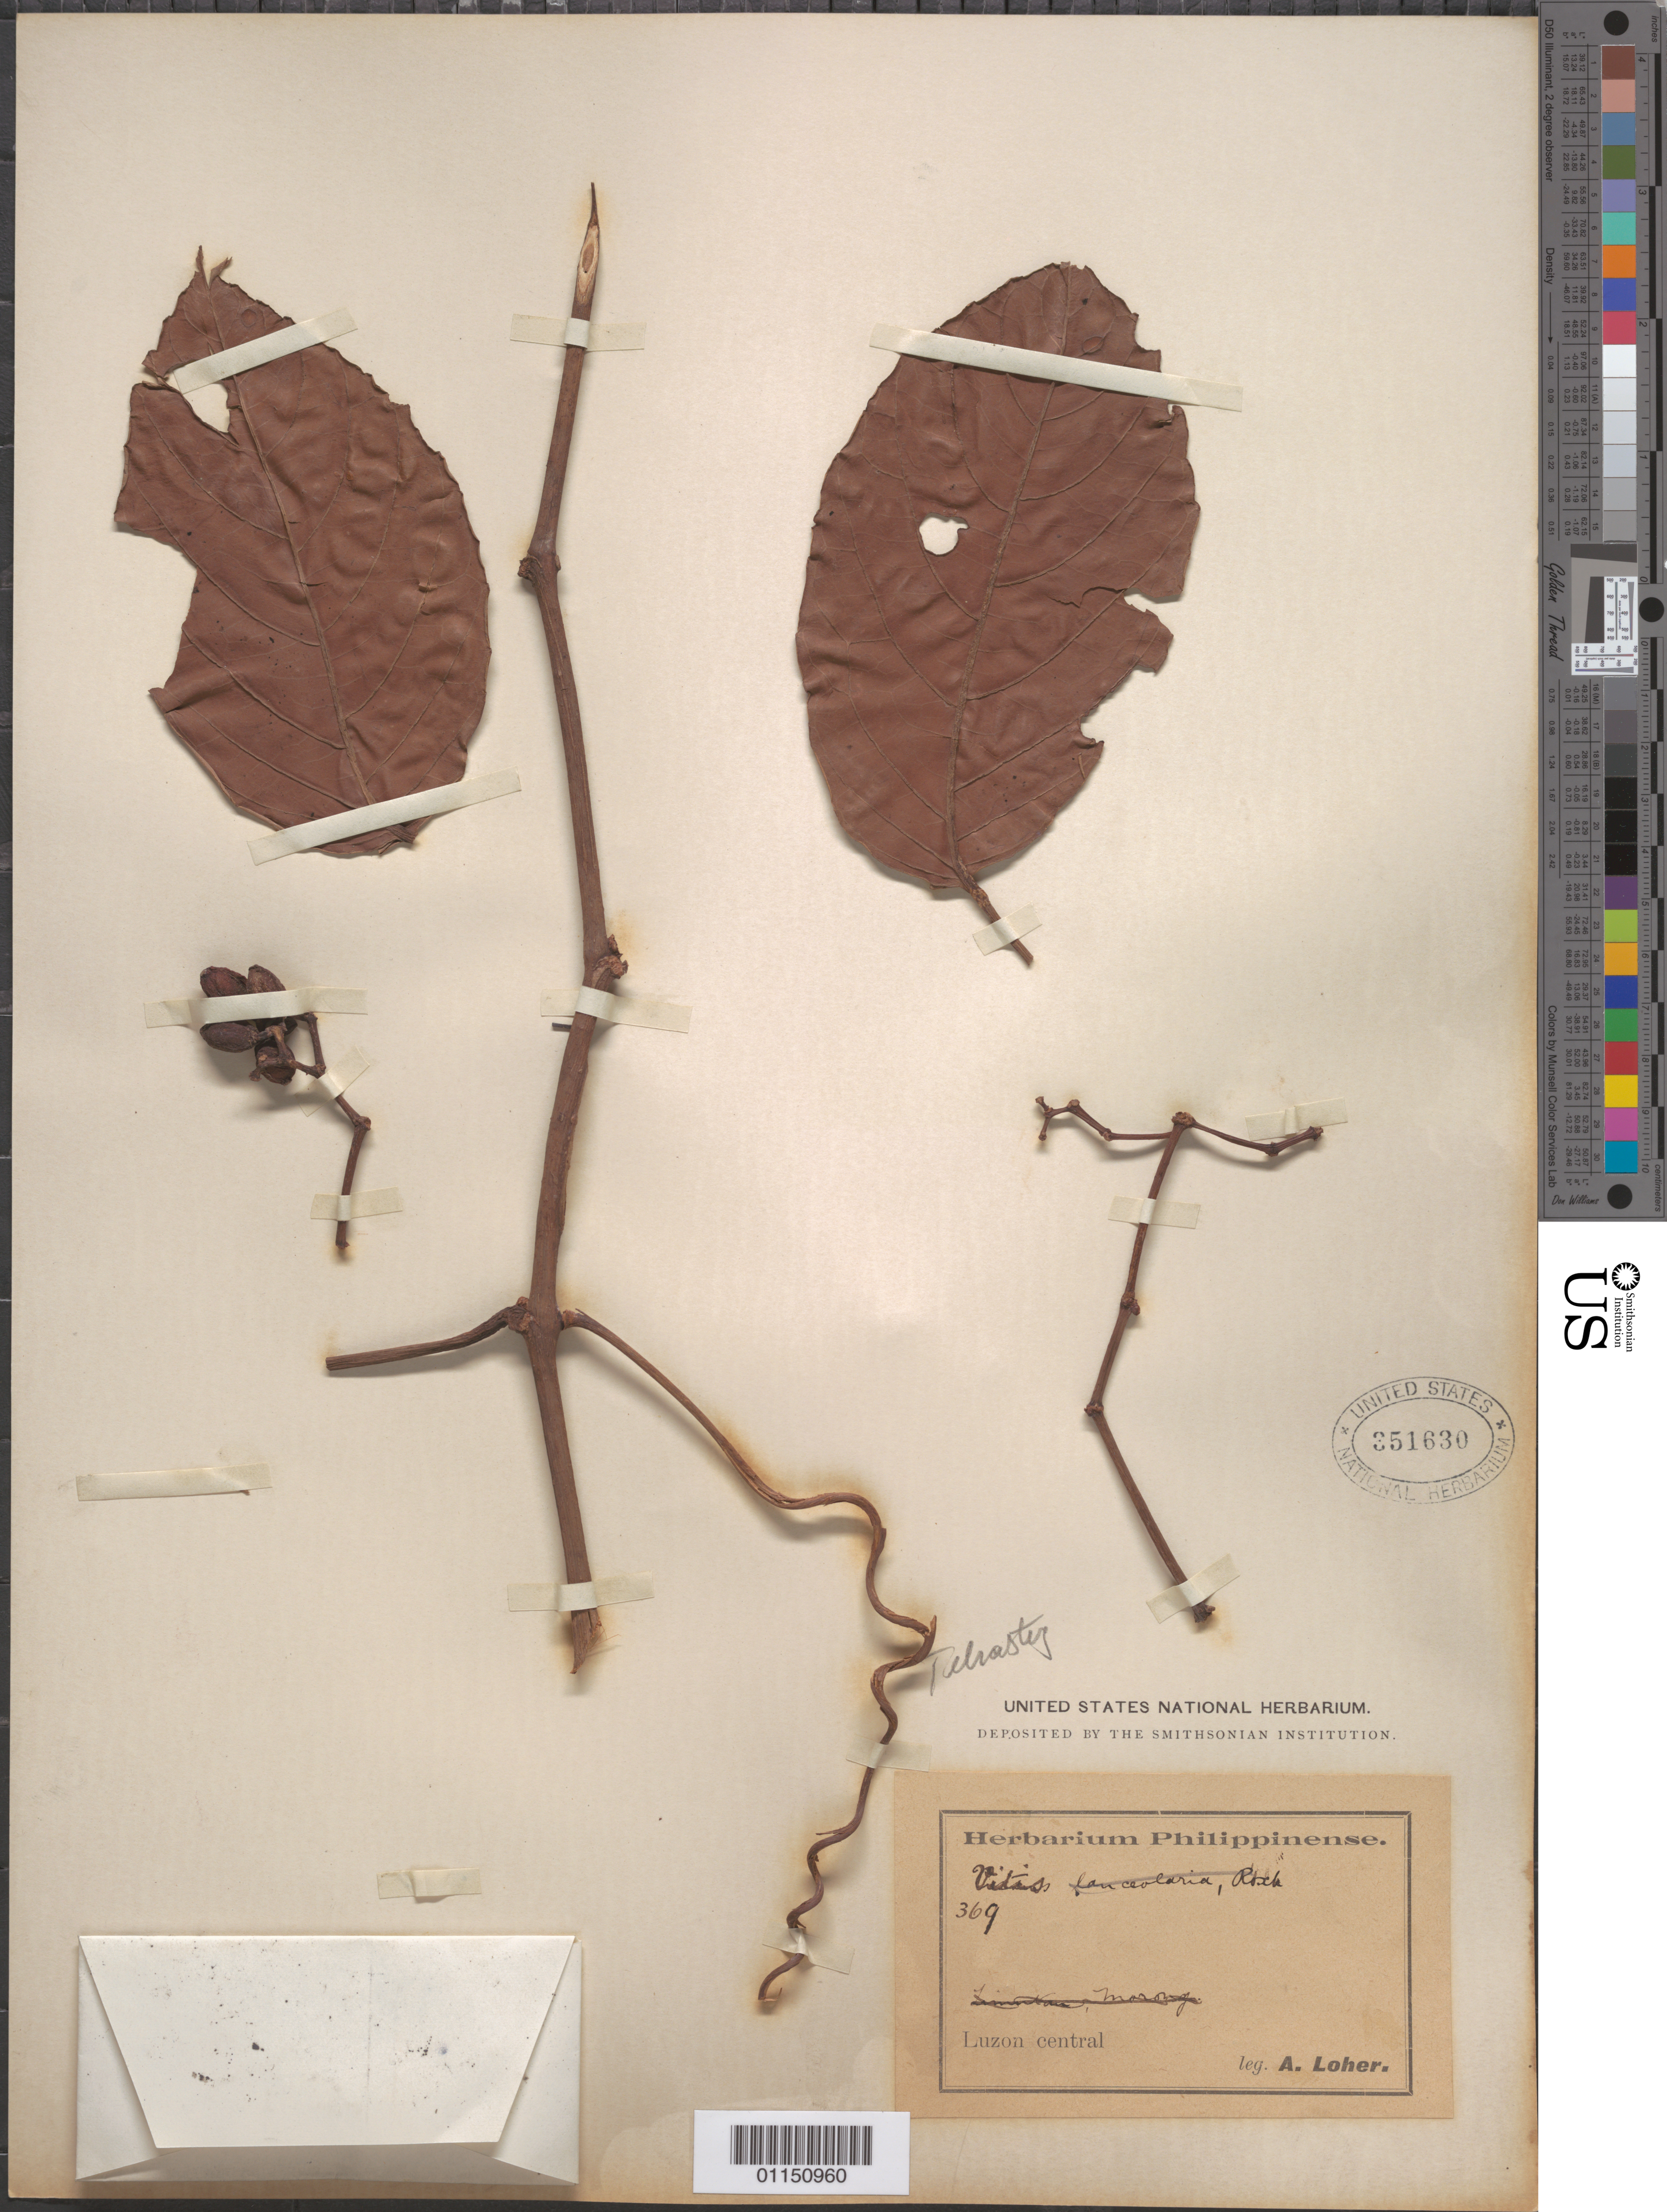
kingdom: Plantae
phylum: Tracheophyta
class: Magnoliopsida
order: Vitales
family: Vitaceae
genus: Tetrastigma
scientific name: Tetrastigma sp.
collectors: A. Loher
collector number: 369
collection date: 1891-05-03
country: Philippines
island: Luzon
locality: Luzon central.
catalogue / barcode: US 351630